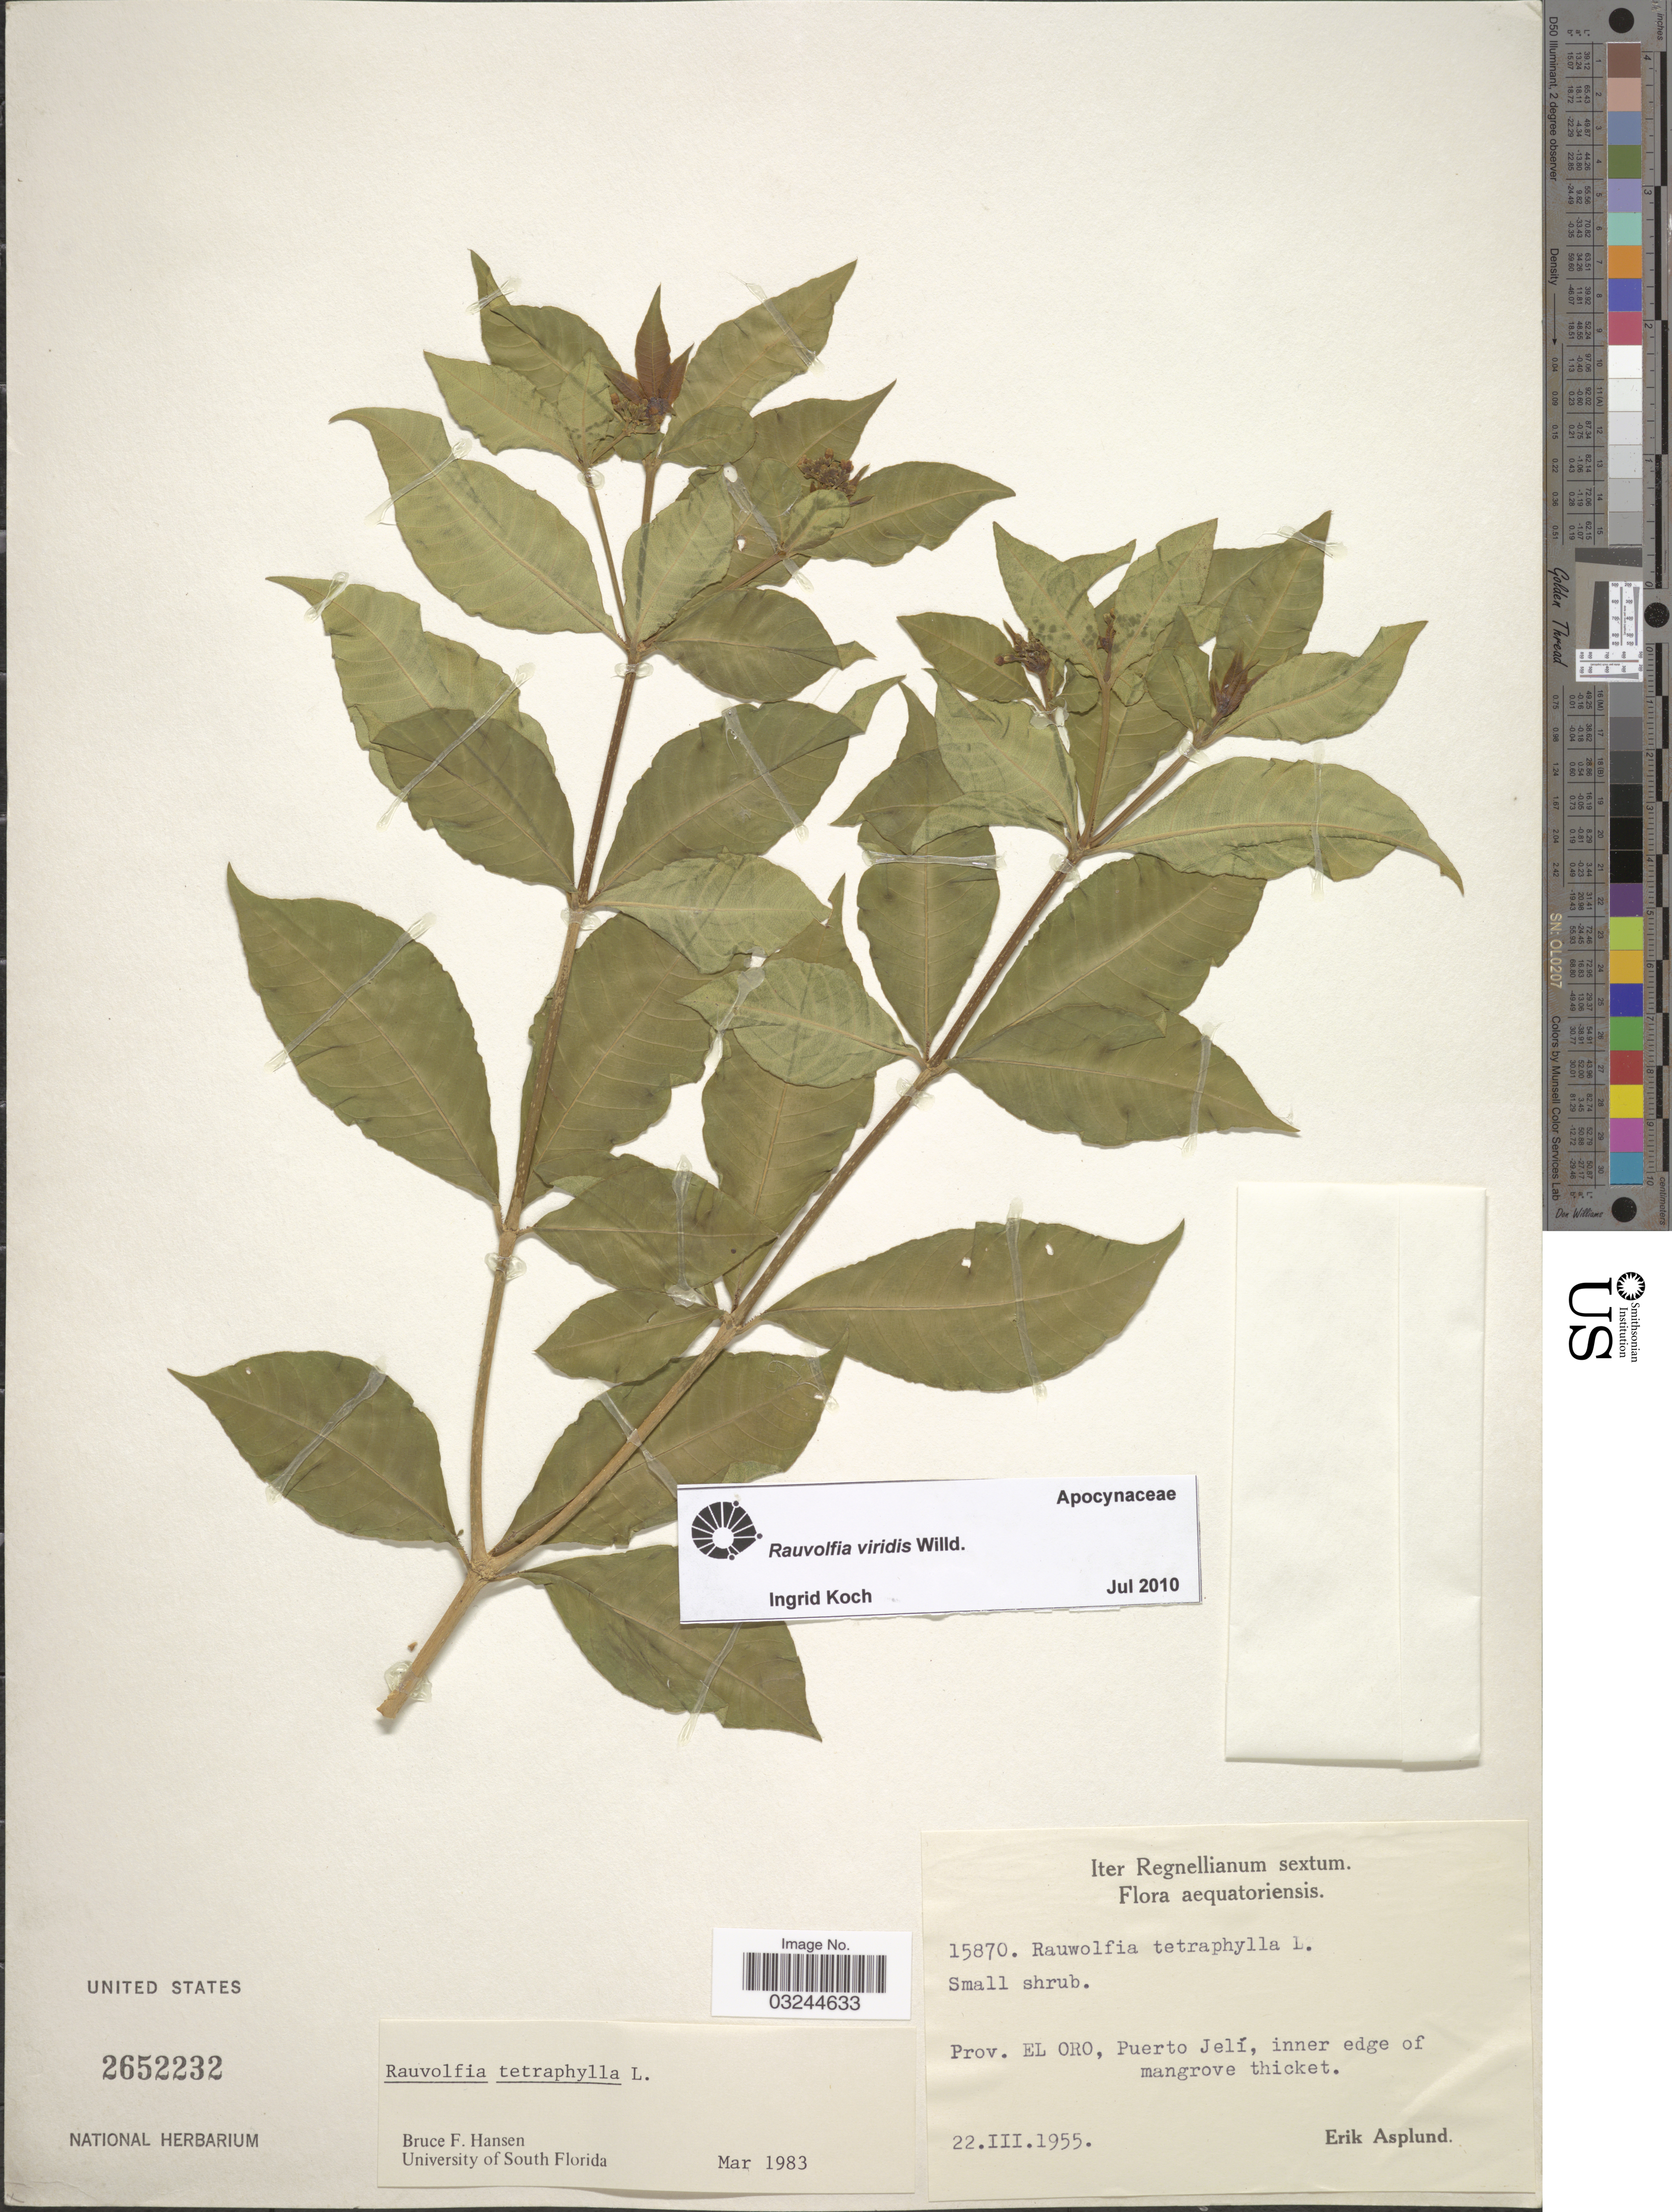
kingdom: Plantae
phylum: Tracheophyta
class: Magnoliopsida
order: Gentianales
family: Apocynaceae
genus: Rauvolfia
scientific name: Rauvolfia viridis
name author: Willd. ex Roem. & Schult.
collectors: E. Asplund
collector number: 15870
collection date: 1955-03-22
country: Ecuador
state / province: El Oro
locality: Puerto Jelí, inner edge of mangrove thicket.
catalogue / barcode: US 2652232